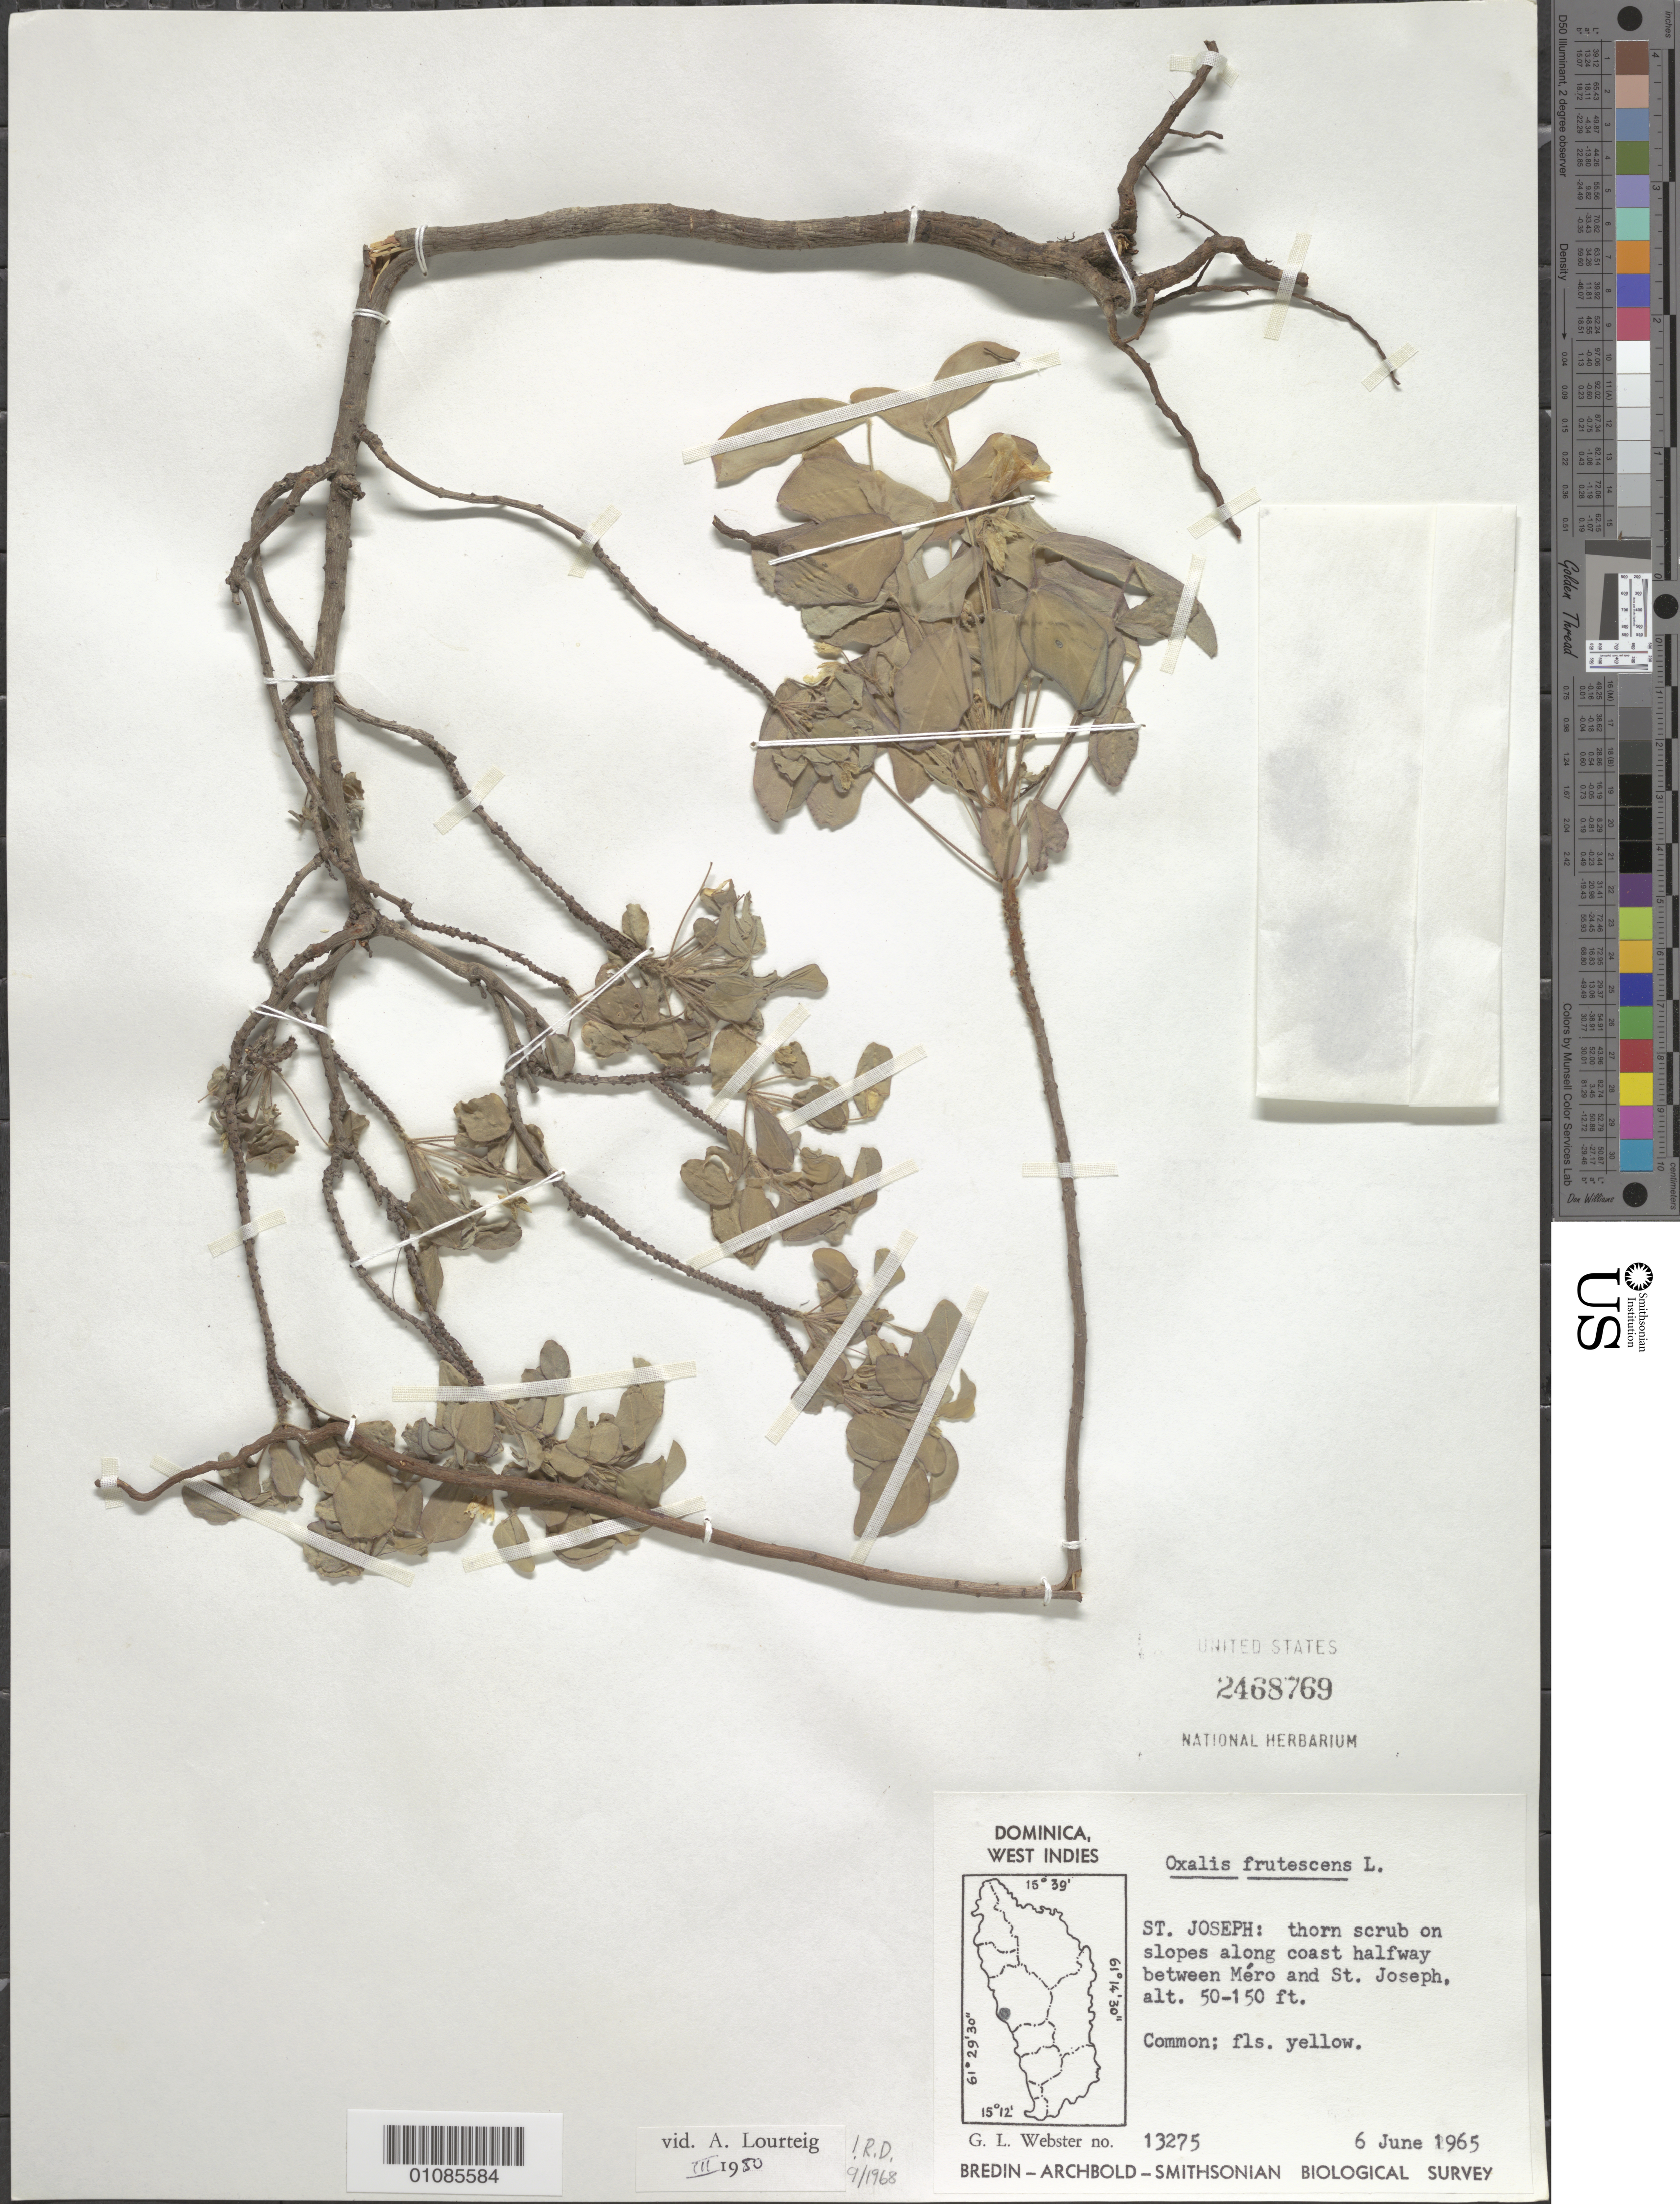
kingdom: Plantae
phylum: Tracheophyta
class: Magnoliopsida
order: Oxalidales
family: Oxalidaceae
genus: Oxalis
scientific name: Oxalis frutescens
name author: L.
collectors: G. L. Webster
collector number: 13275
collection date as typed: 06 Jun 1965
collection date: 1965-06-06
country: Dominica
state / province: St. Joseph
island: Dominica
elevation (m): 15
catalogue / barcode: US 2468769